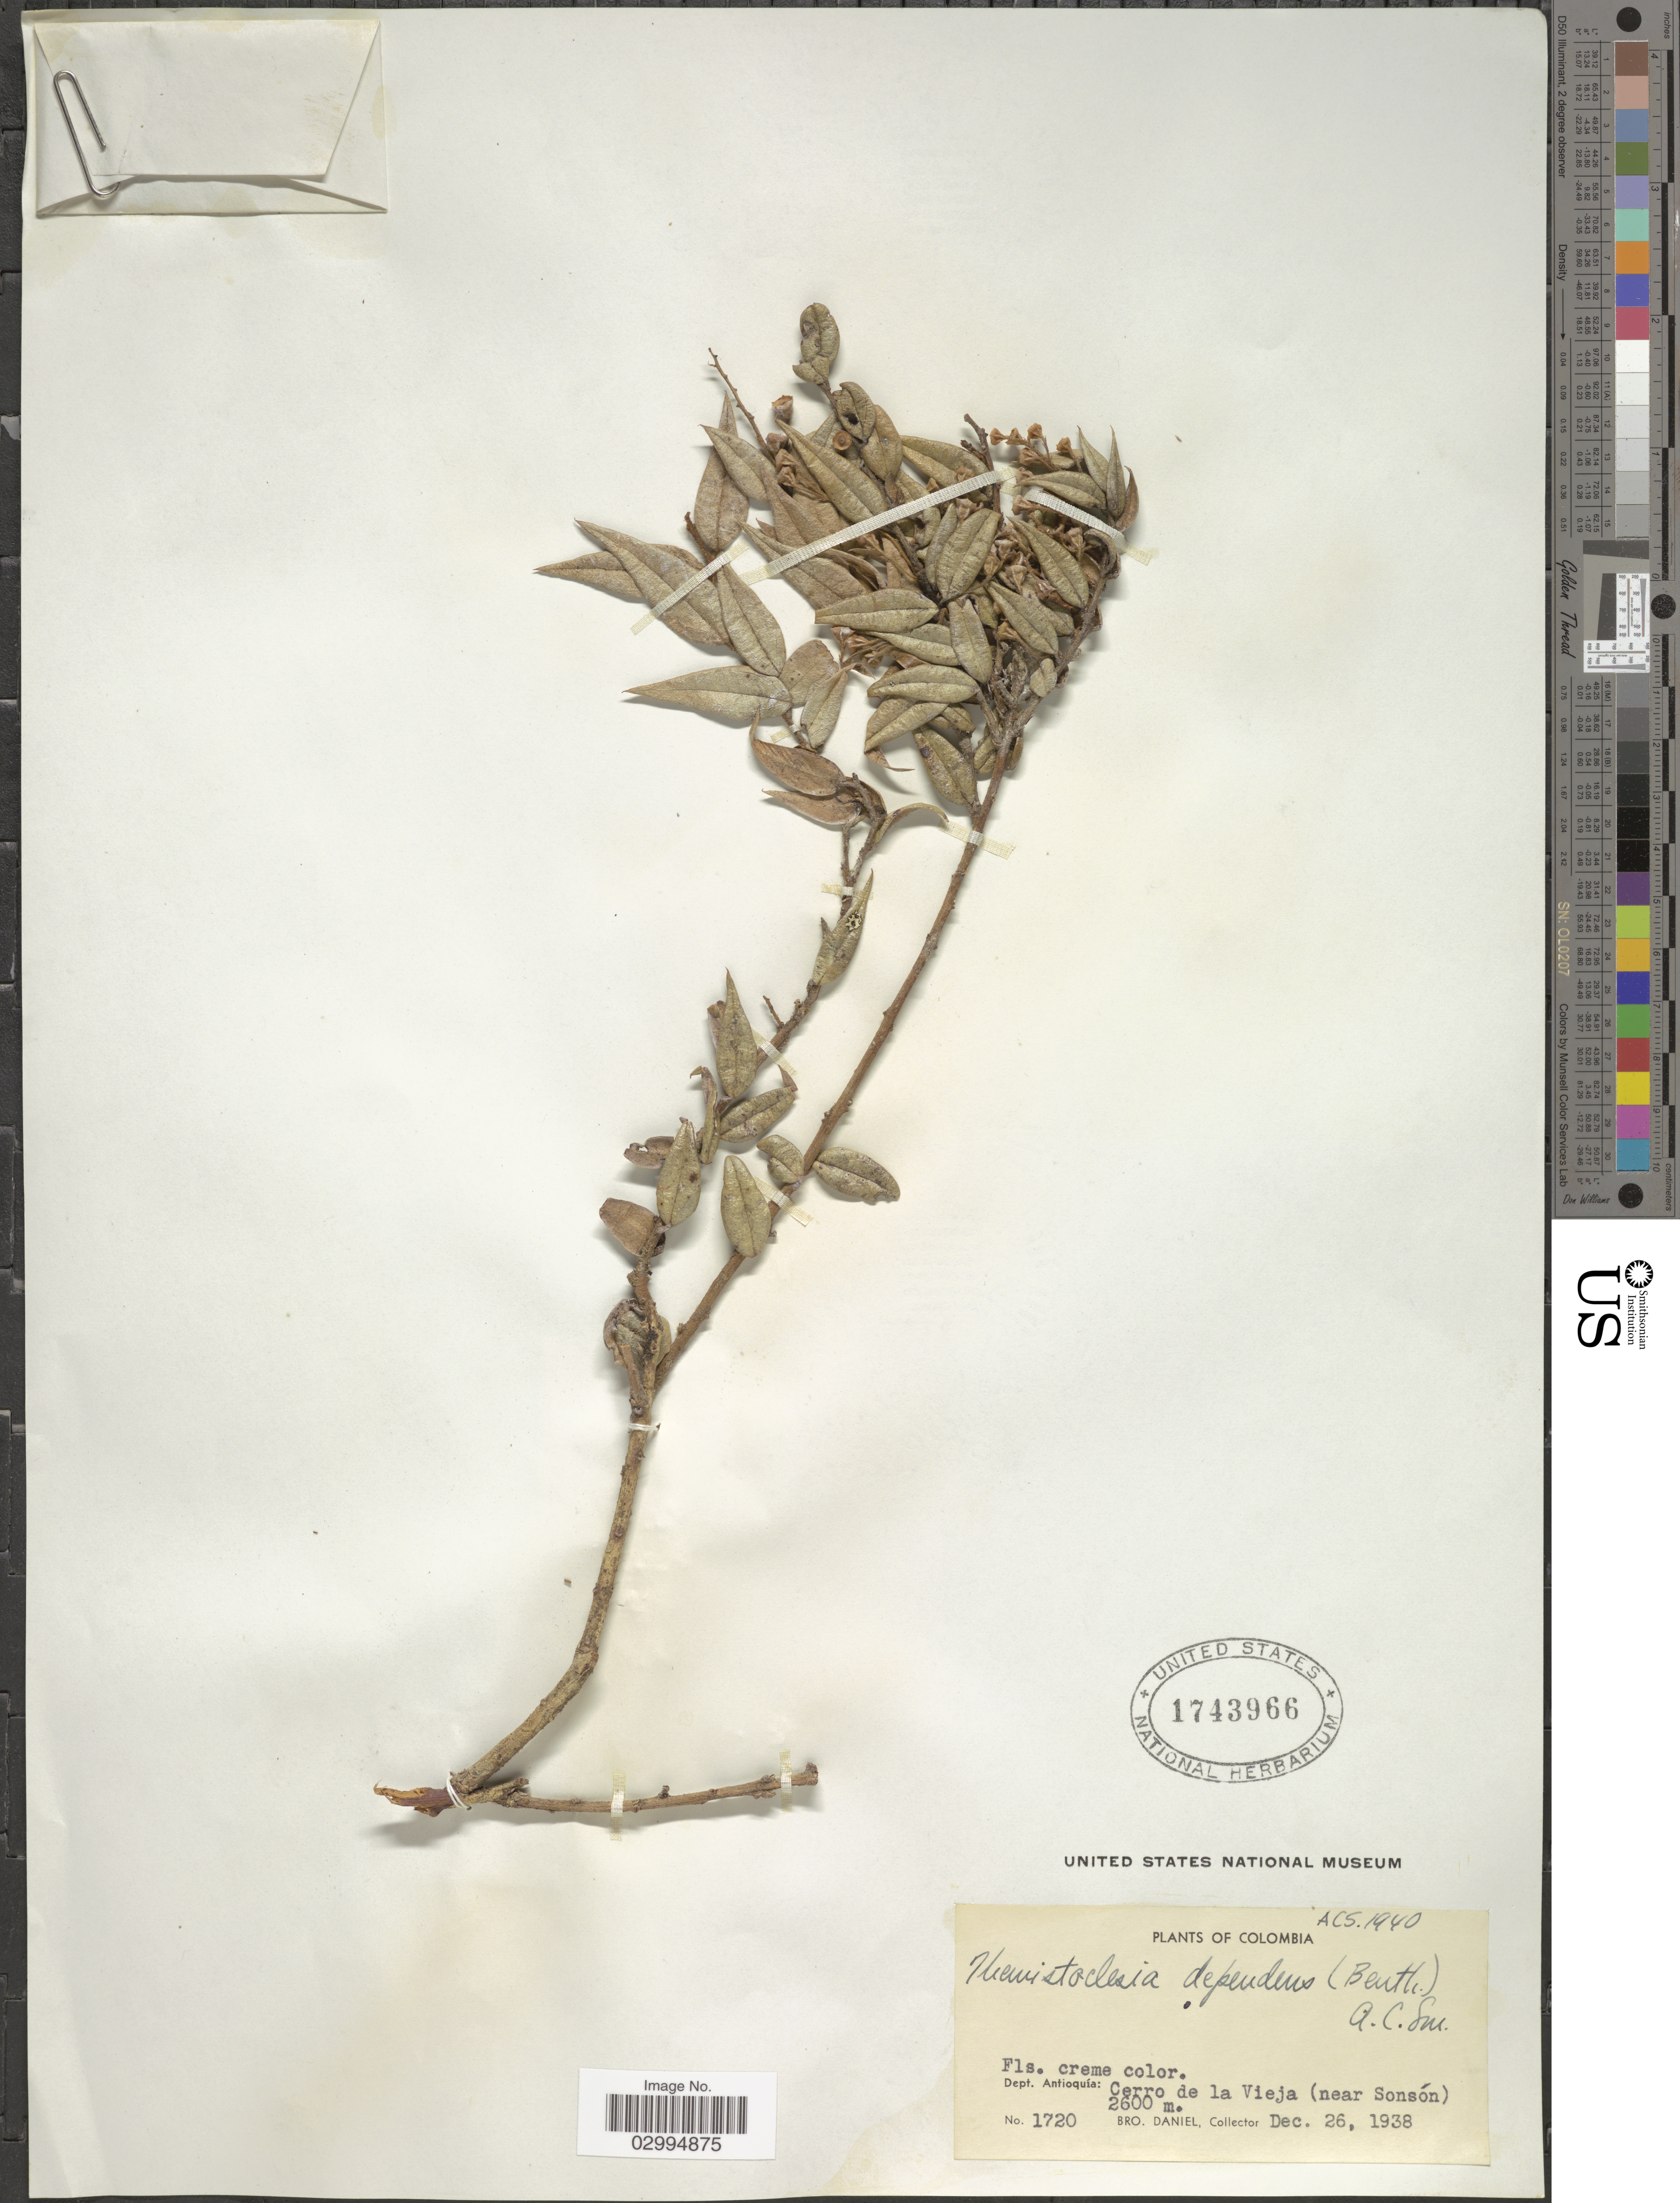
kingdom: Plantae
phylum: Tracheophyta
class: Magnoliopsida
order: Ericales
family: Ericaceae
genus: Themistoclesia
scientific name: Themistoclesia dependens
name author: (Benth.) A.C. Sm.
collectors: Bro. Daniel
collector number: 1720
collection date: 1938-12-26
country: Colombia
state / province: Antioquia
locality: Dept. Antioquía: Cerro de la Vieja (near Sonsón).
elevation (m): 2600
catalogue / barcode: US 1743966